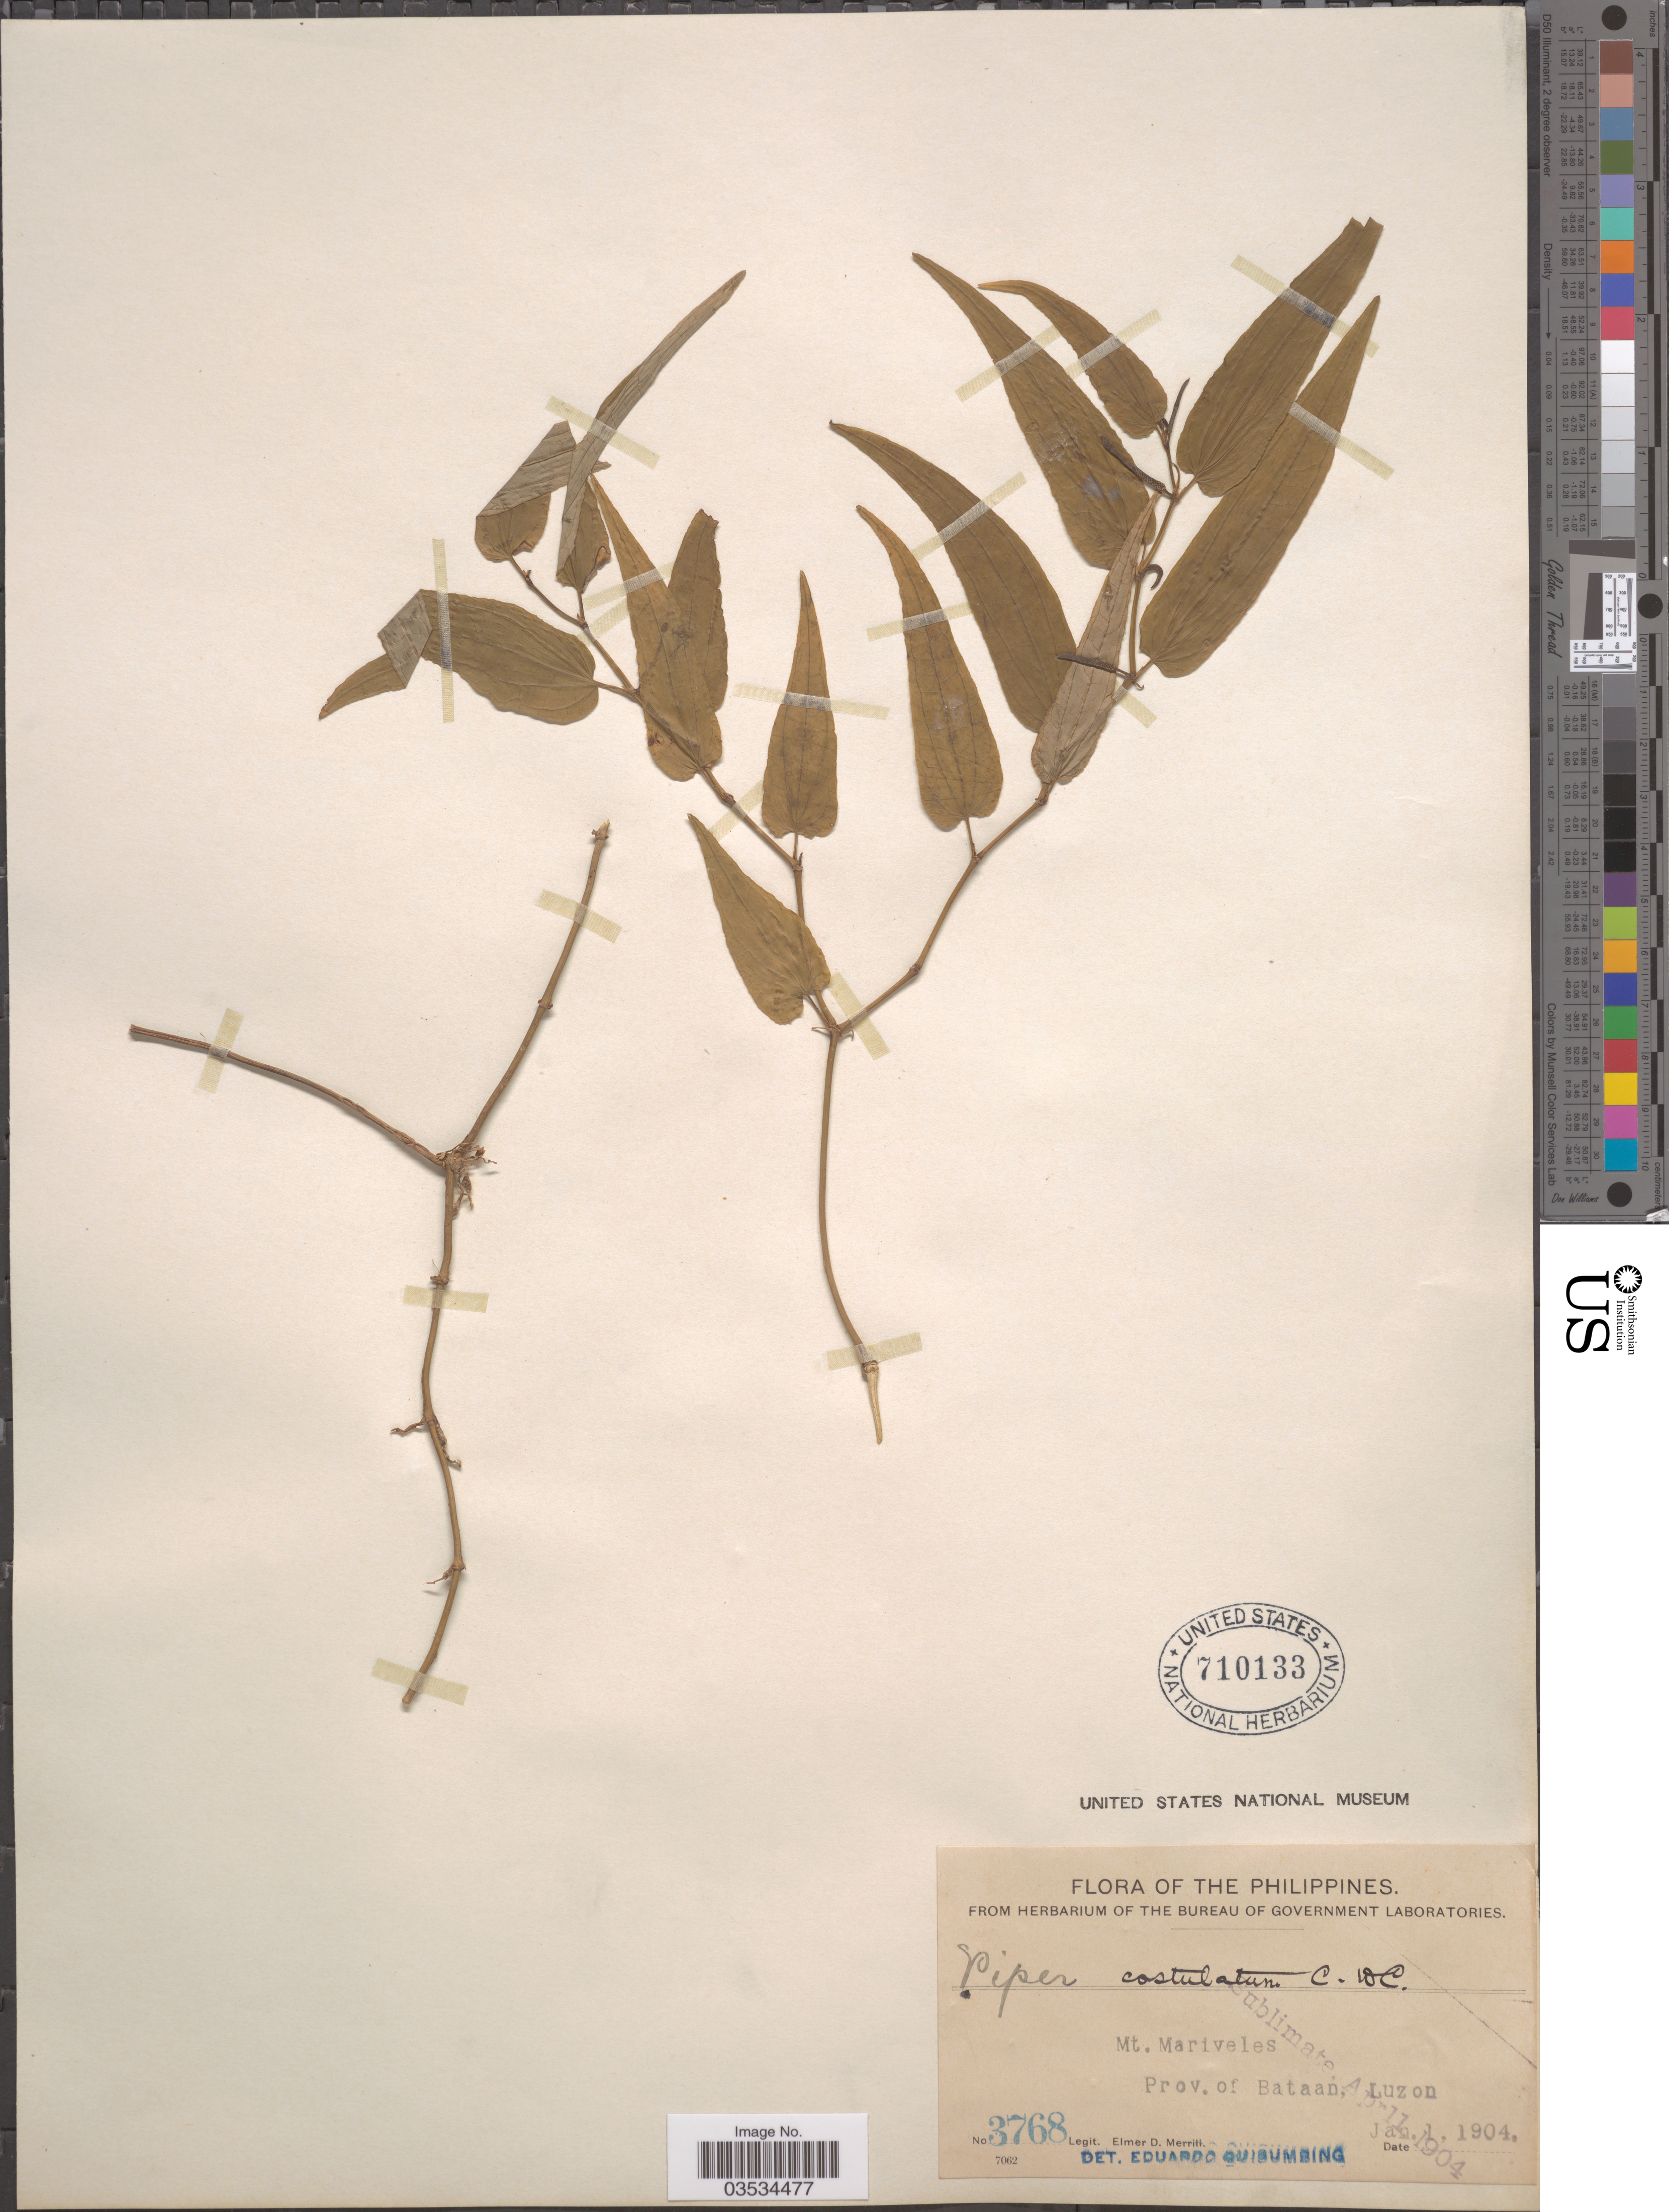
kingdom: Plantae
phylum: Tracheophyta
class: Magnoliopsida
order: Piperales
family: Piperaceae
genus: Piper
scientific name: Piper costulatum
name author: C. DC.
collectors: E. D. Merrill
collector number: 3768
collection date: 1904-01-01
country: Philippines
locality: Mt. Mariveles. Prov. of Bataan, Luzon.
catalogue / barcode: US 710133